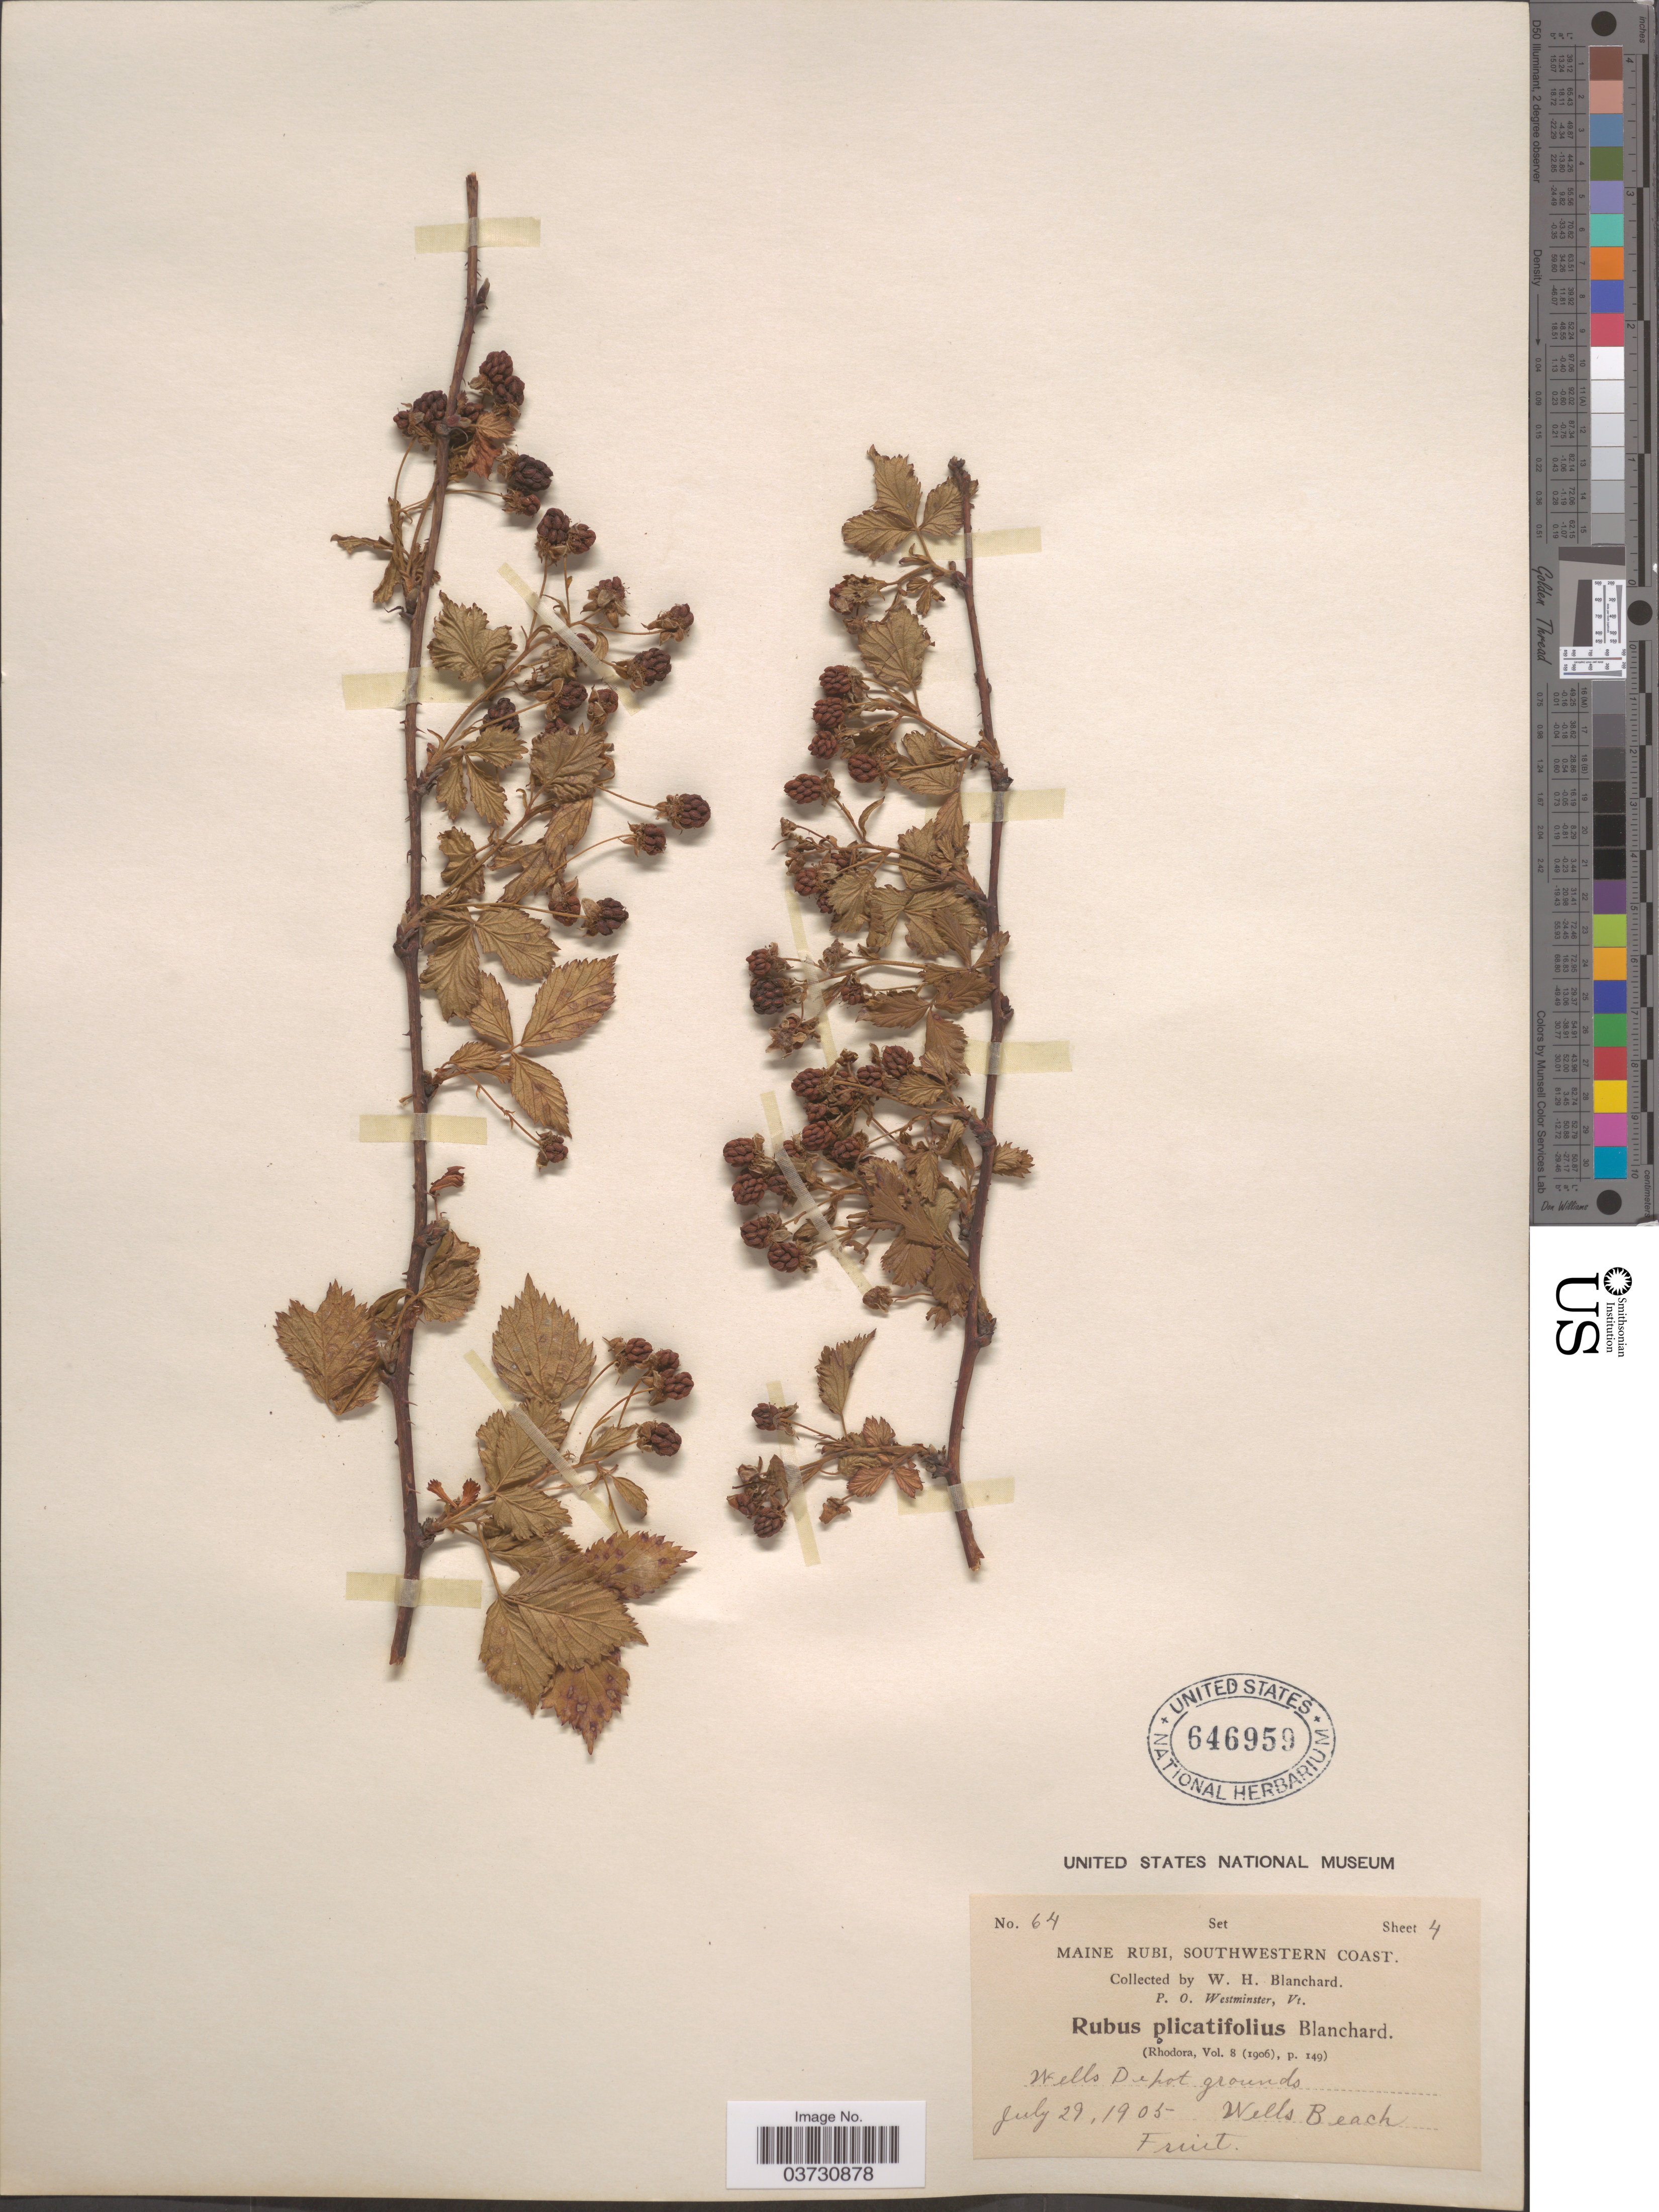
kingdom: Plantae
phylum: Tracheophyta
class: Magnoliopsida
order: Rosales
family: Rosaceae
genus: Rubus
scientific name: Rubus plicatifolius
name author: Blanch.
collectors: W. H. Blanchard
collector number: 64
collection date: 1905-07-29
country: United States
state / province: Maine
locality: Southwestern Coast. Wells Depot grounds. Wells Beach.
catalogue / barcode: US 646959